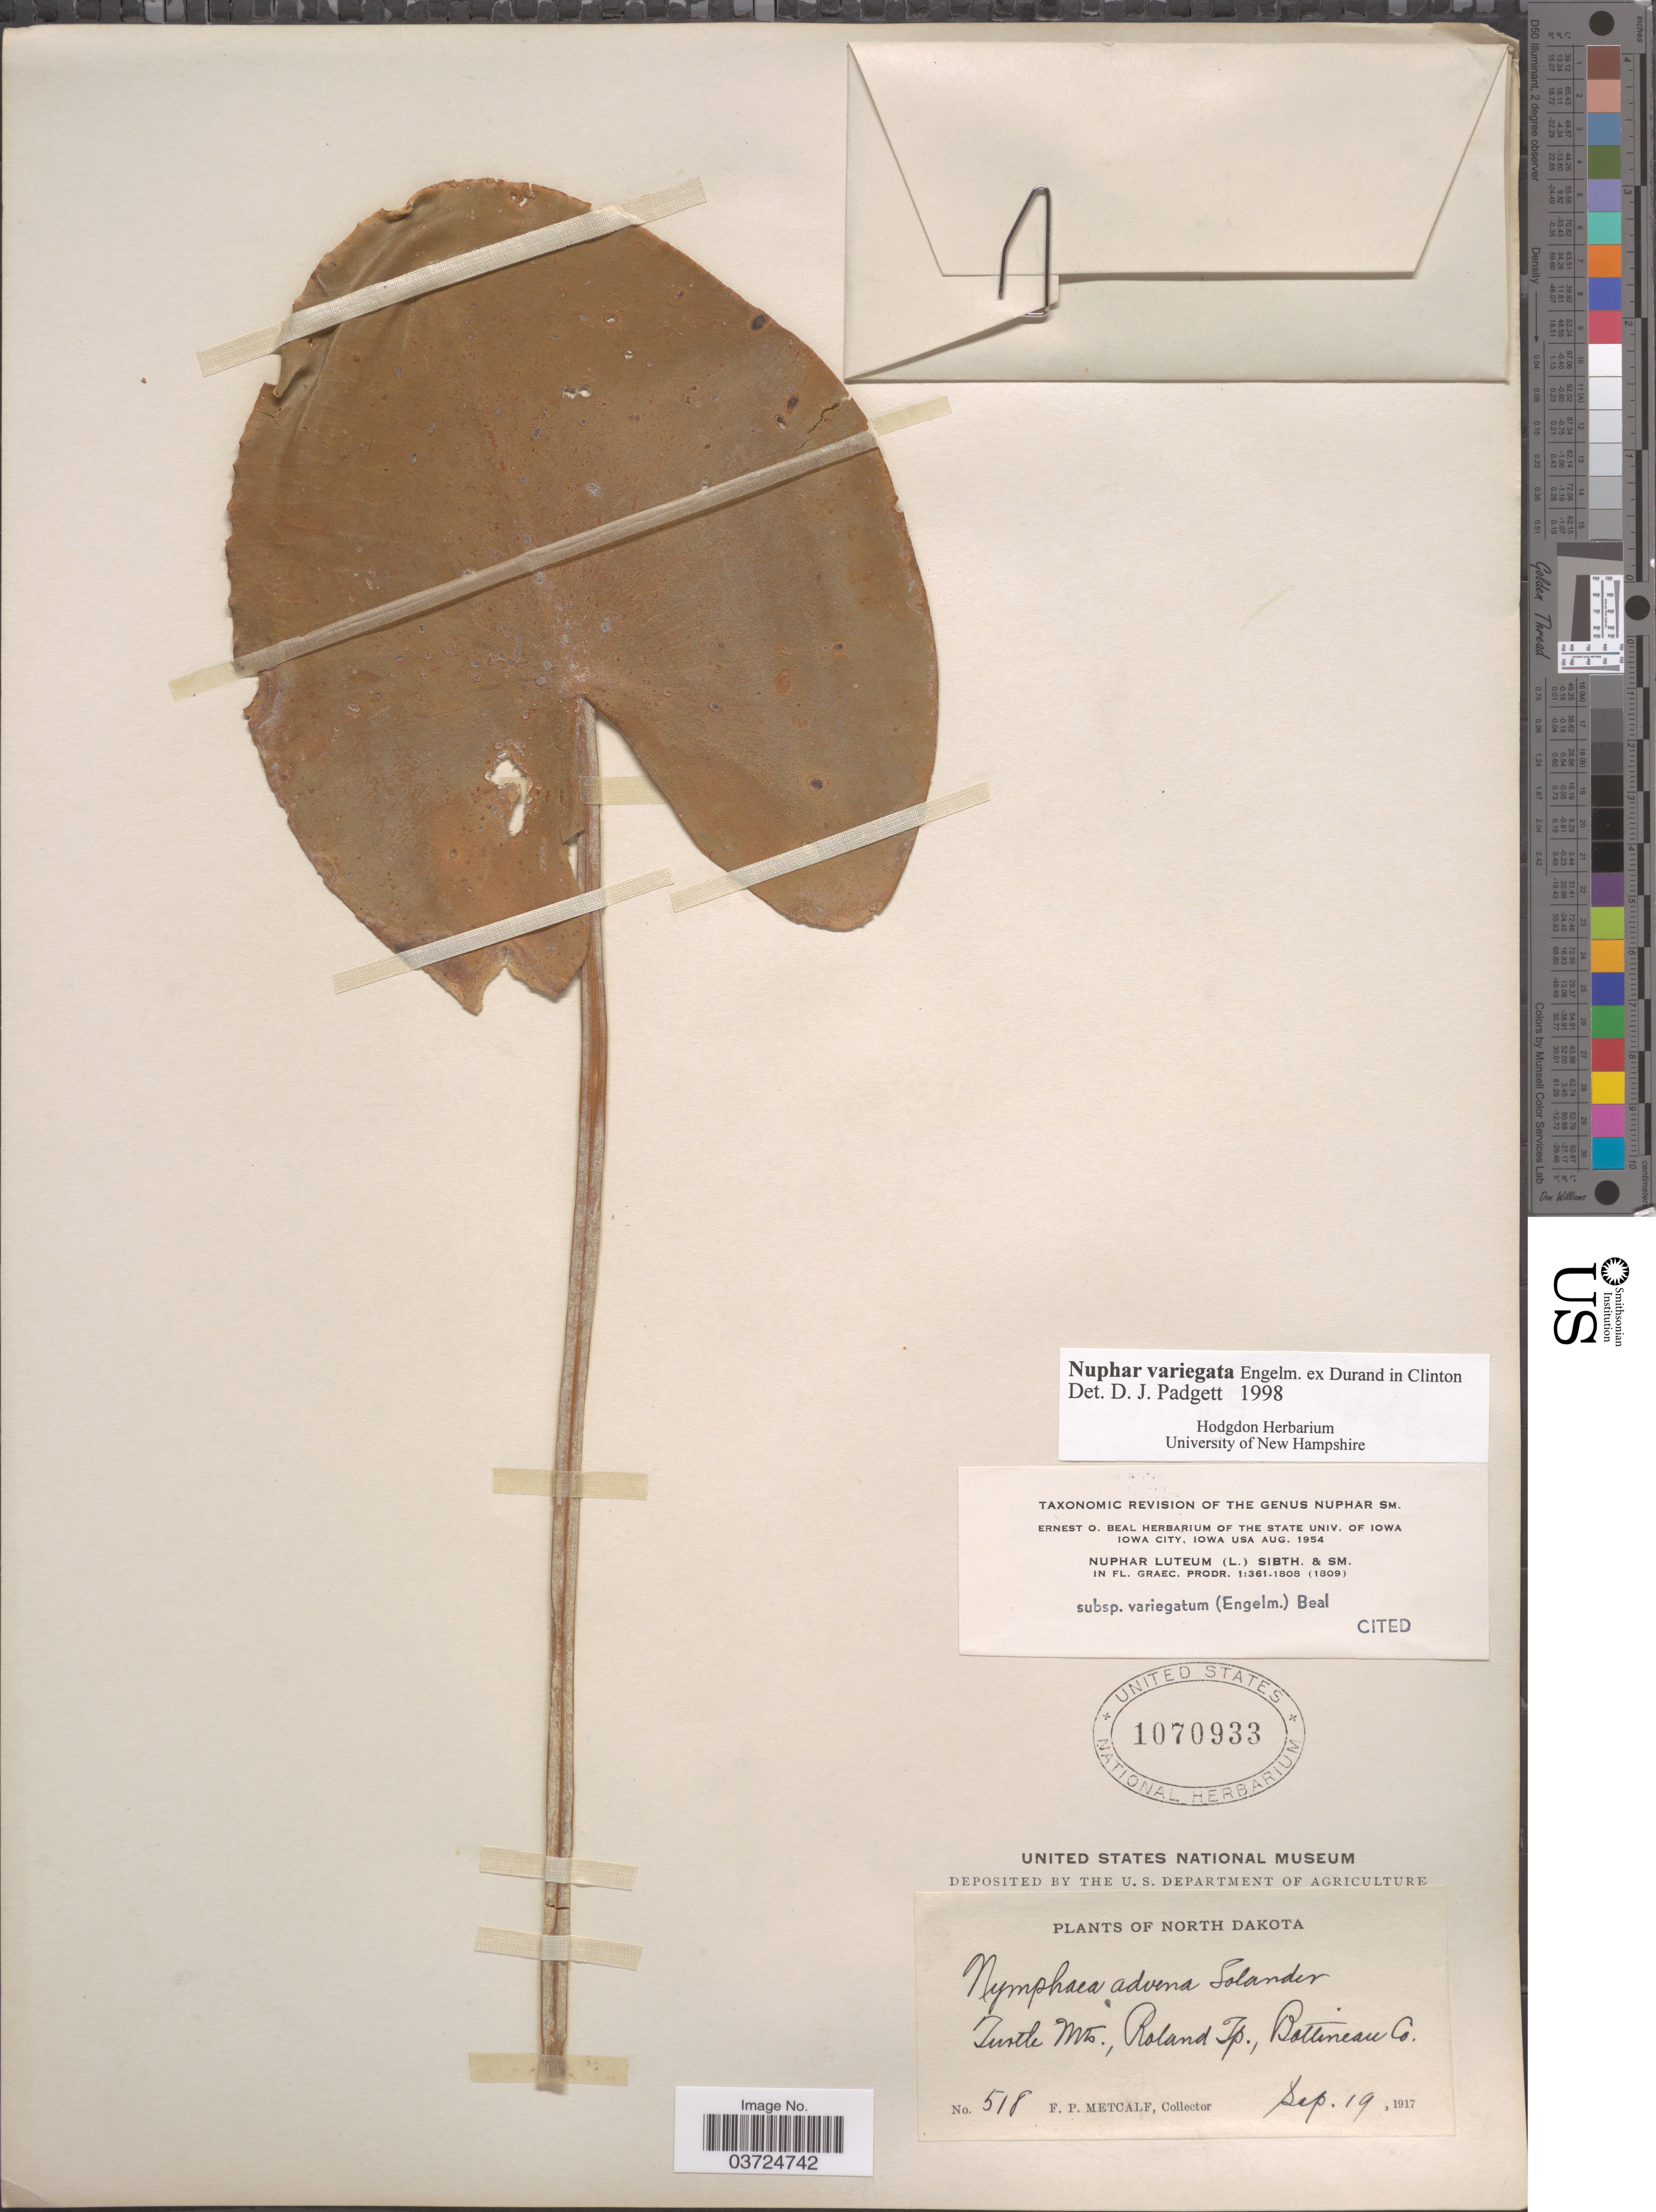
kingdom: Plantae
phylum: Tracheophyta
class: Magnoliopsida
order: Nymphaeales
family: Nymphaeaceae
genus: Nuphar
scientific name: Nuphar variegata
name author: Engelm. ex Durand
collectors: F. Metcalf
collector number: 518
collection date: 1917-09-19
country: United States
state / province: North Dakota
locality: Turtle Mts., Roland Tp. Bottineau Co.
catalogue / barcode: US 1070933